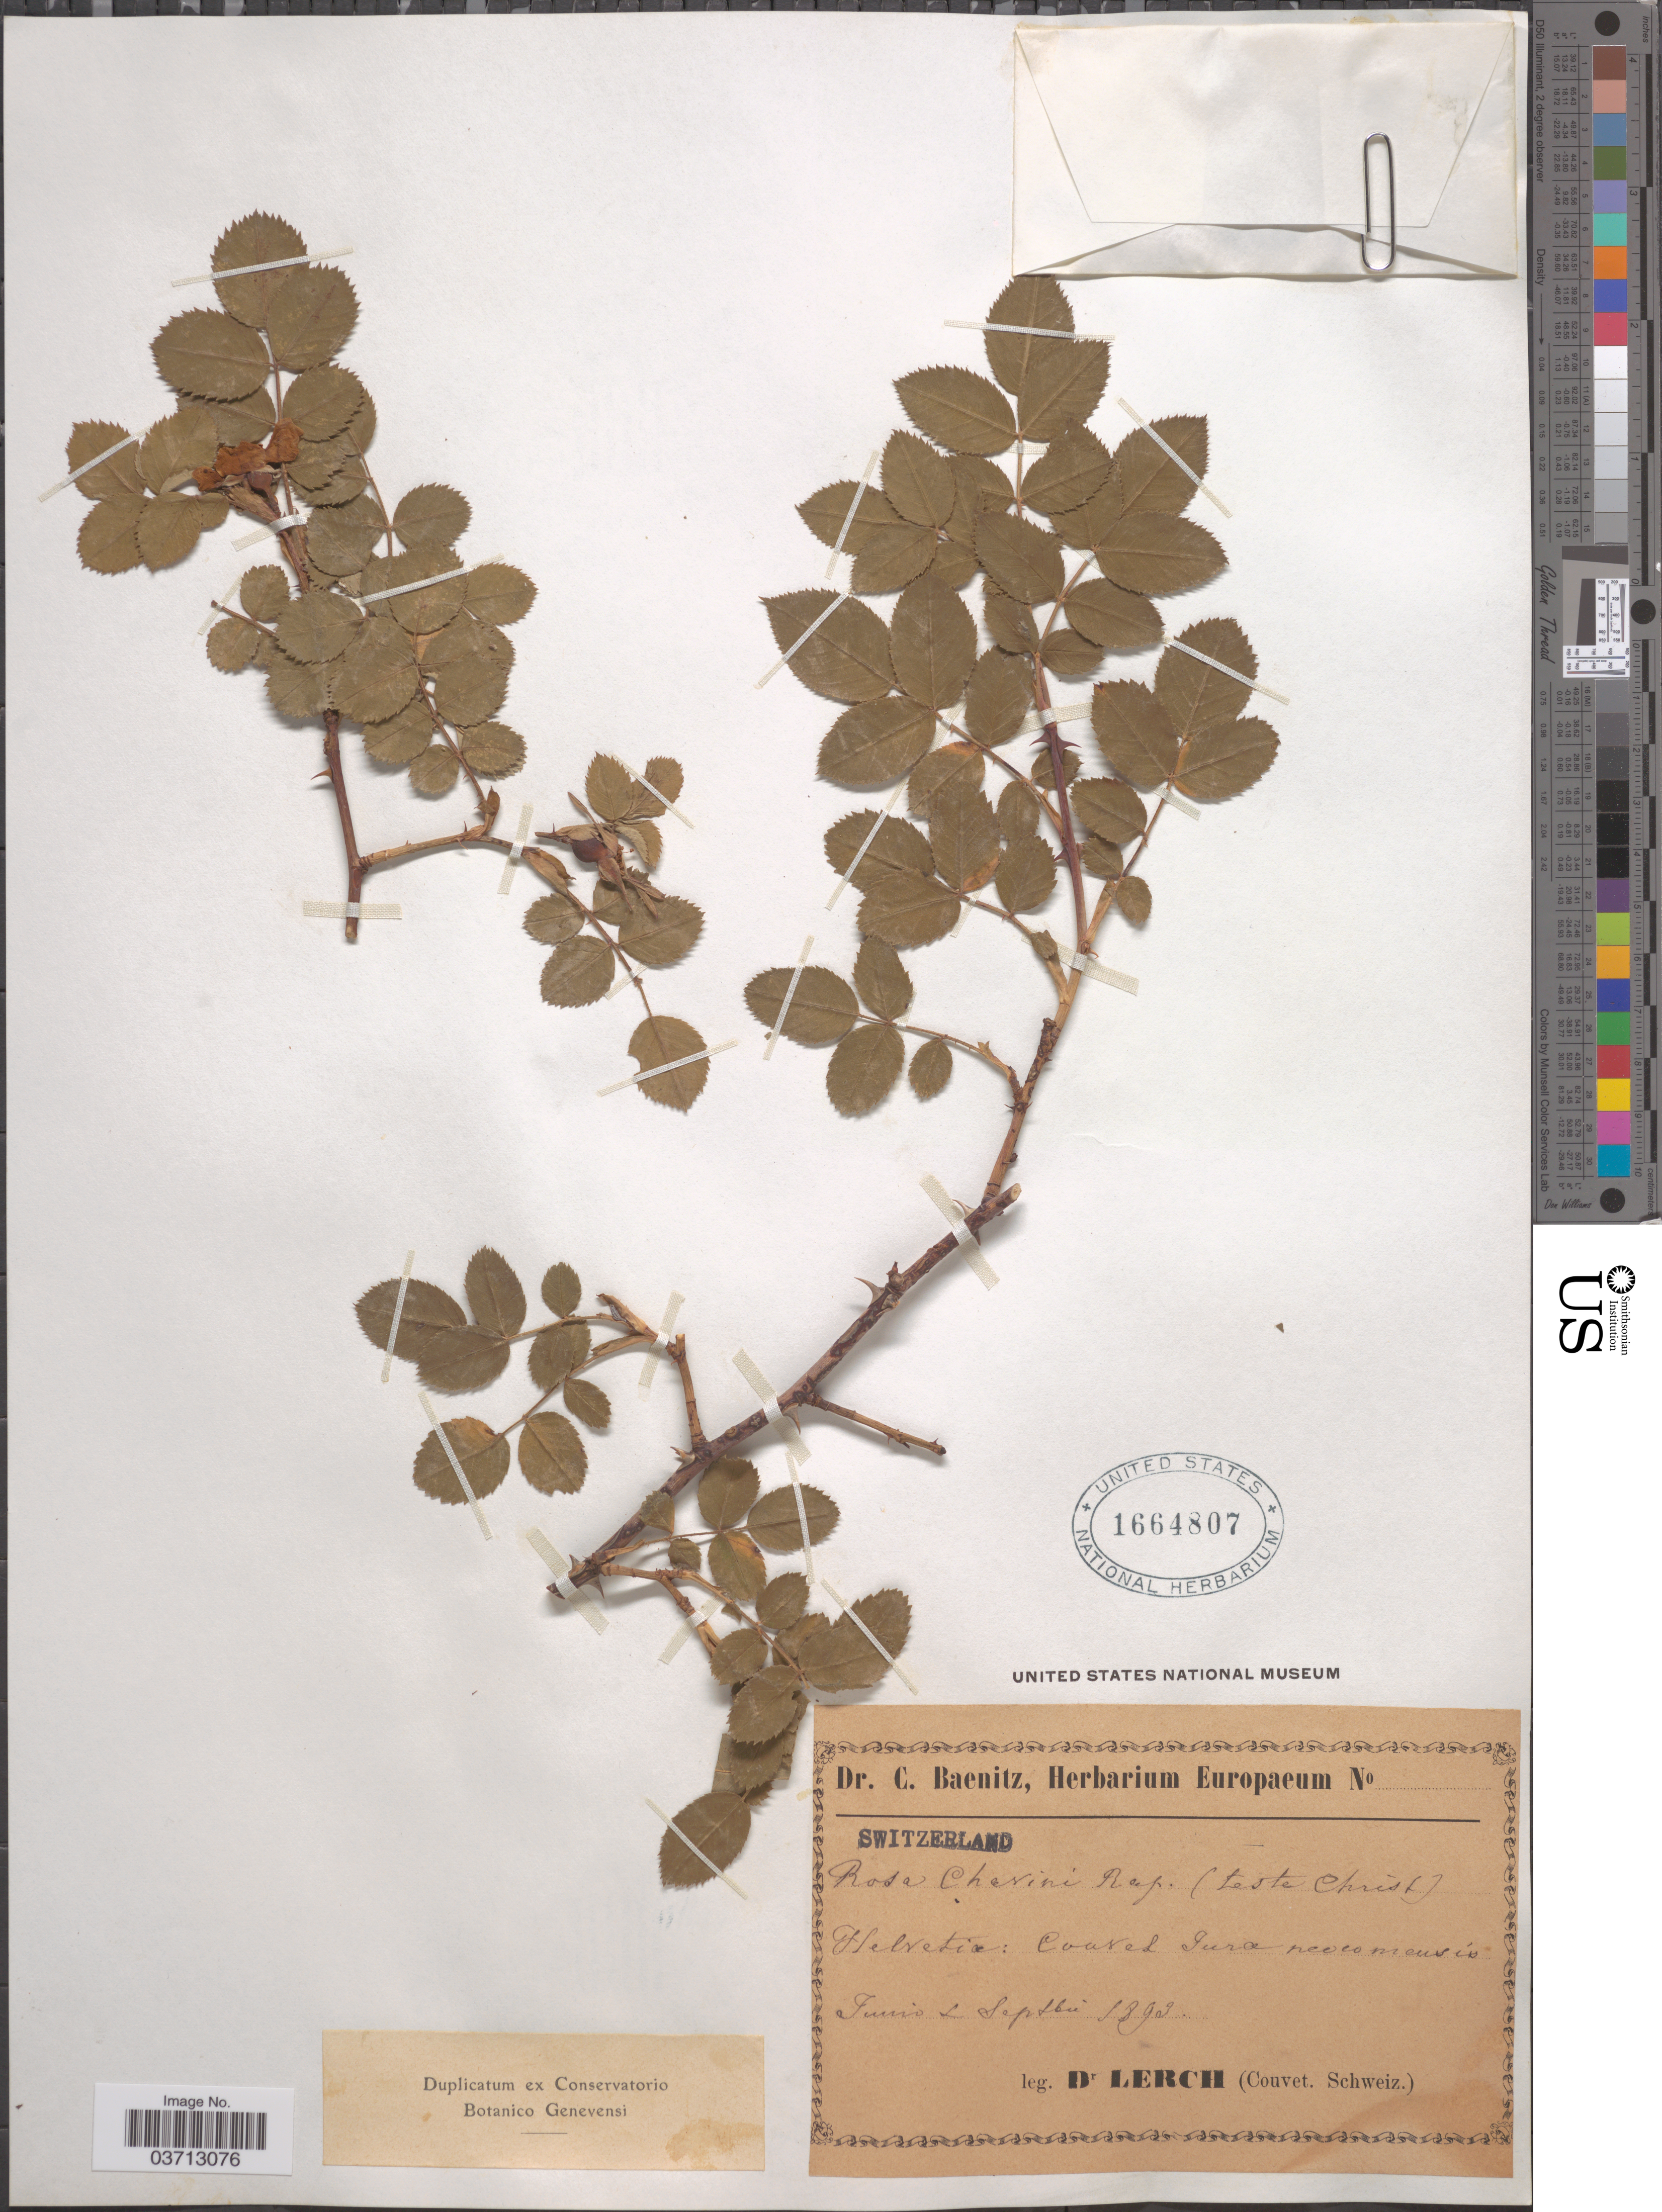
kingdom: Plantae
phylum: Tracheophyta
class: Magnoliopsida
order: Rosales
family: Rosaceae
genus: Rosa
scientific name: Rosa chavini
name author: Rapin ex Reut.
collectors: -. Lerch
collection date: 1893-06/1893-09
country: Switzerland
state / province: Bern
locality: Helvetia: Court et Jura neocomensis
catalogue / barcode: US 1664807